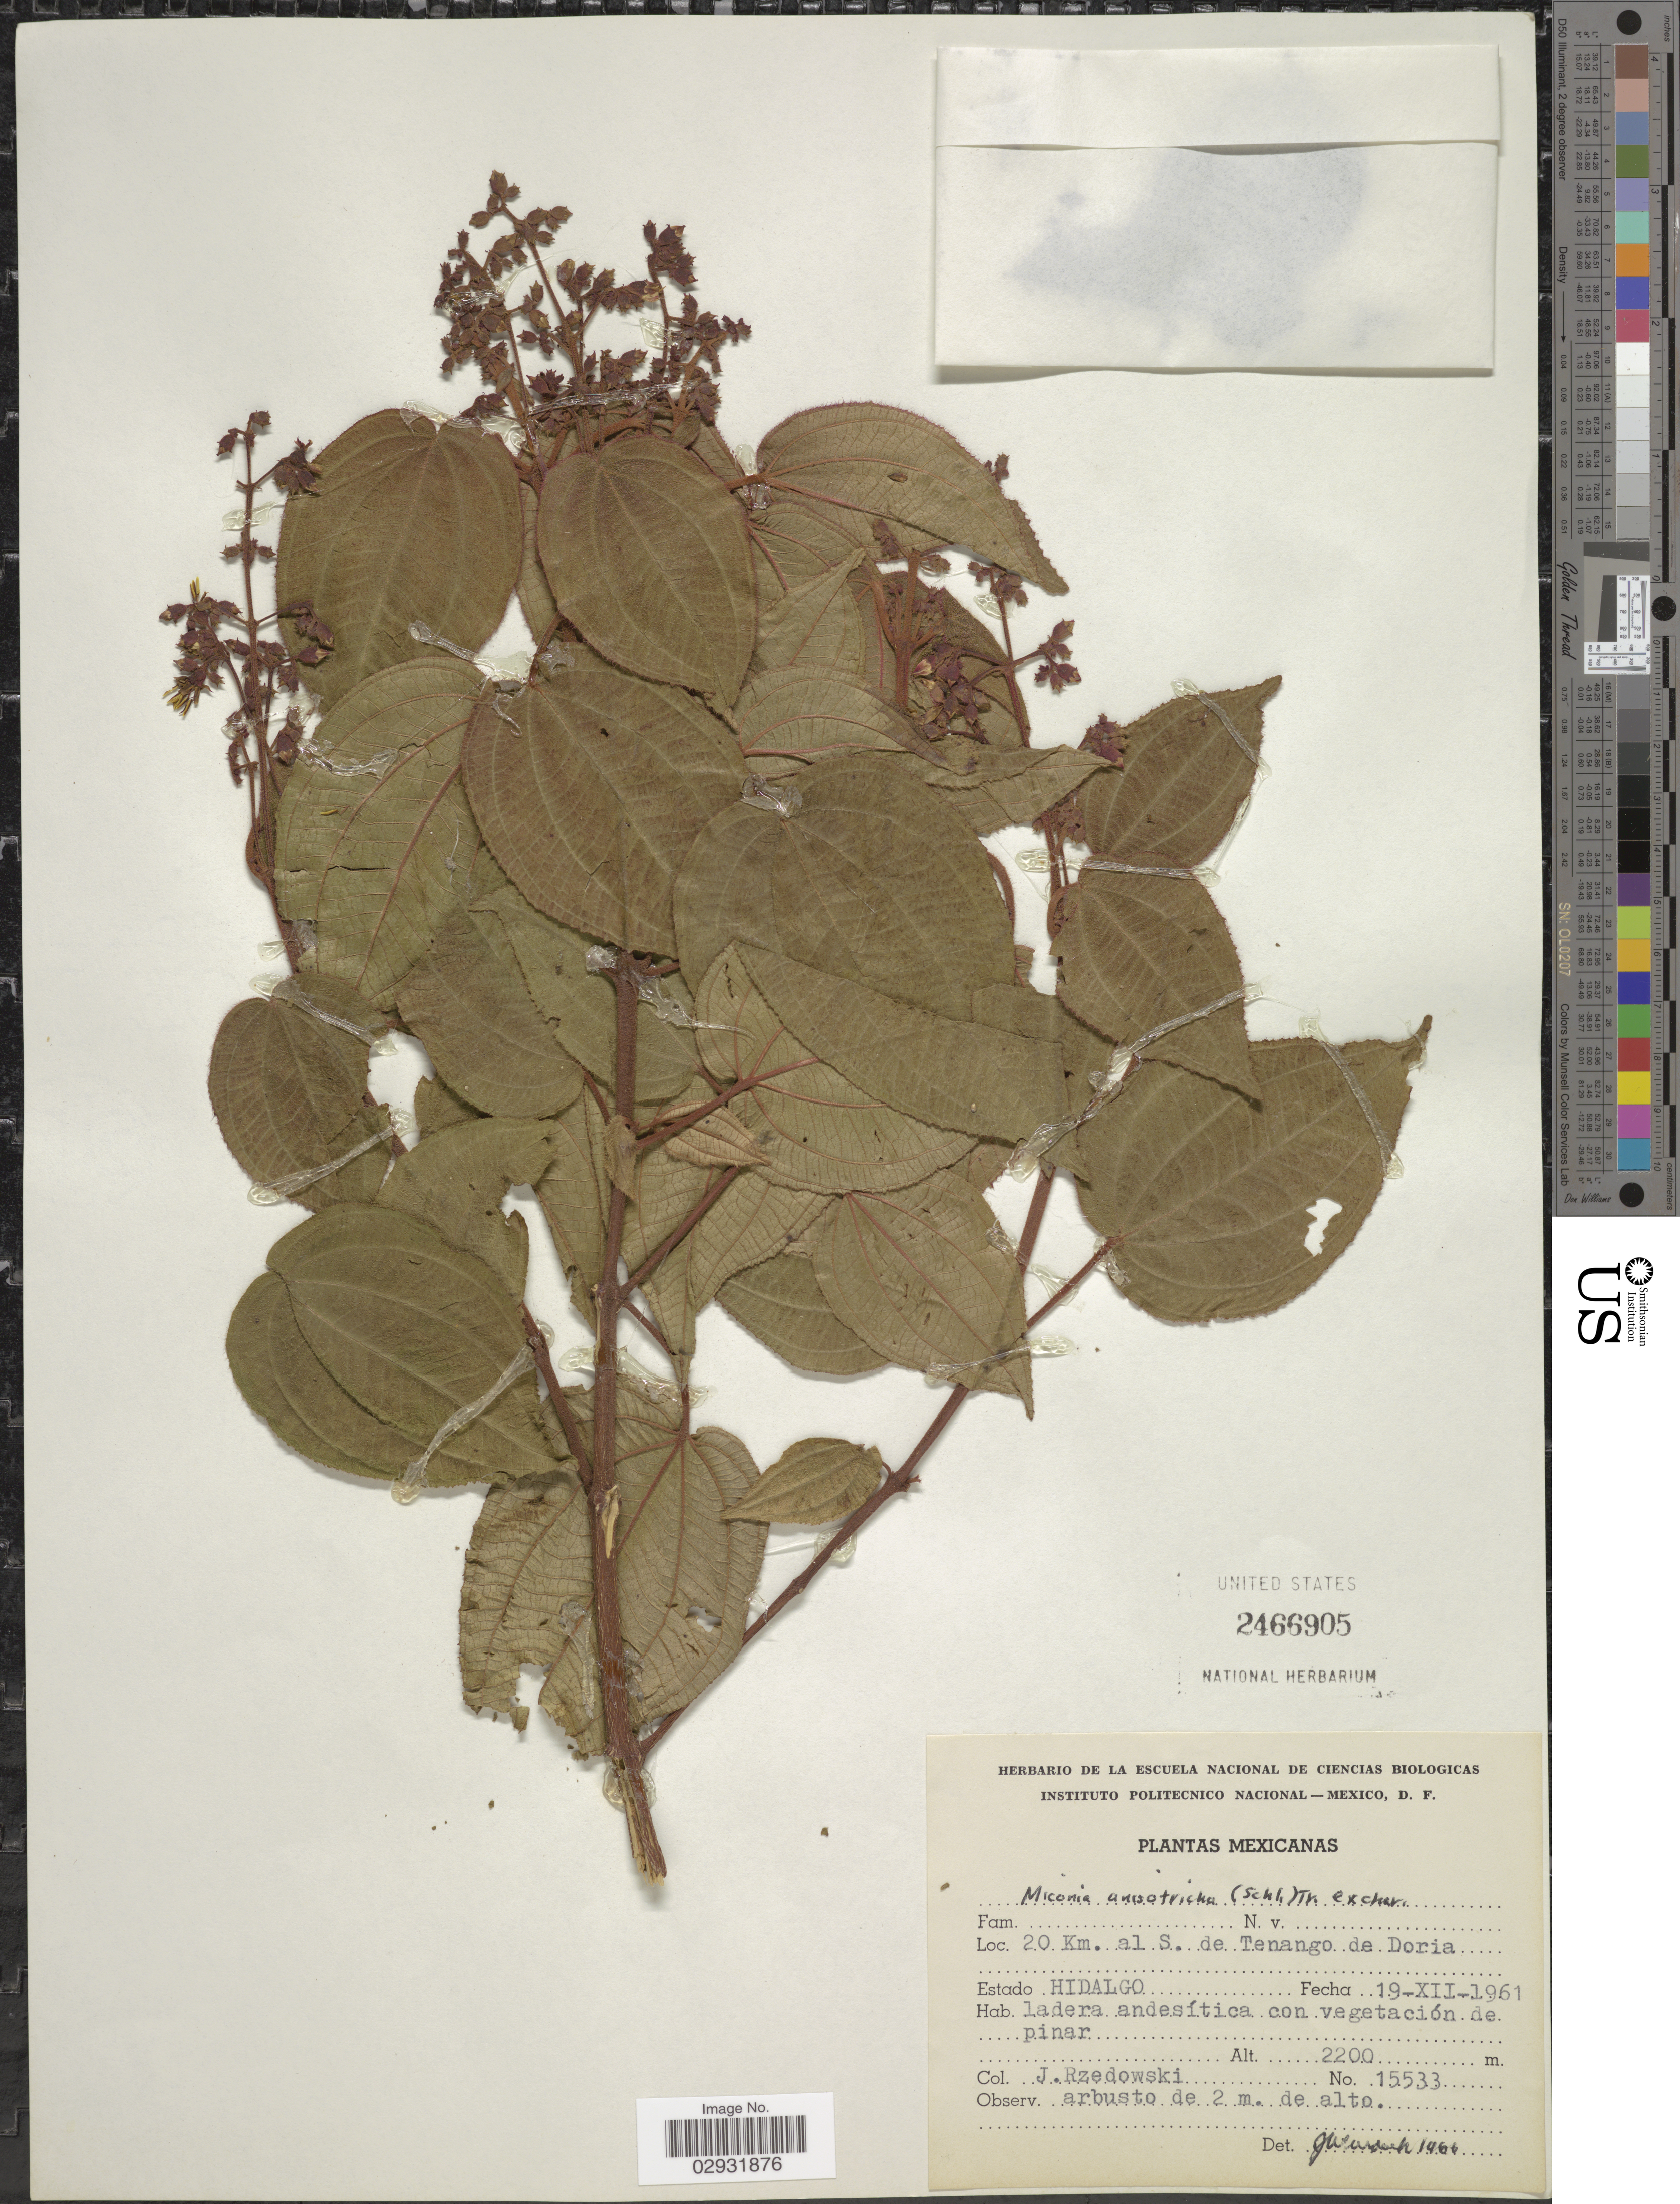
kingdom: Plantae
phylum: Tracheophyta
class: Magnoliopsida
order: Myrtales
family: Melastomataceae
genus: Miconia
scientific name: Miconia anisotricha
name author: (Schltdl.) Triana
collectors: J. Rzedowski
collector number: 15533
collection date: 1961-12-19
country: Mexico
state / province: Hidalgo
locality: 20 Km. al S. de Tenango de Doria.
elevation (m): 2200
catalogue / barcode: US 2466905